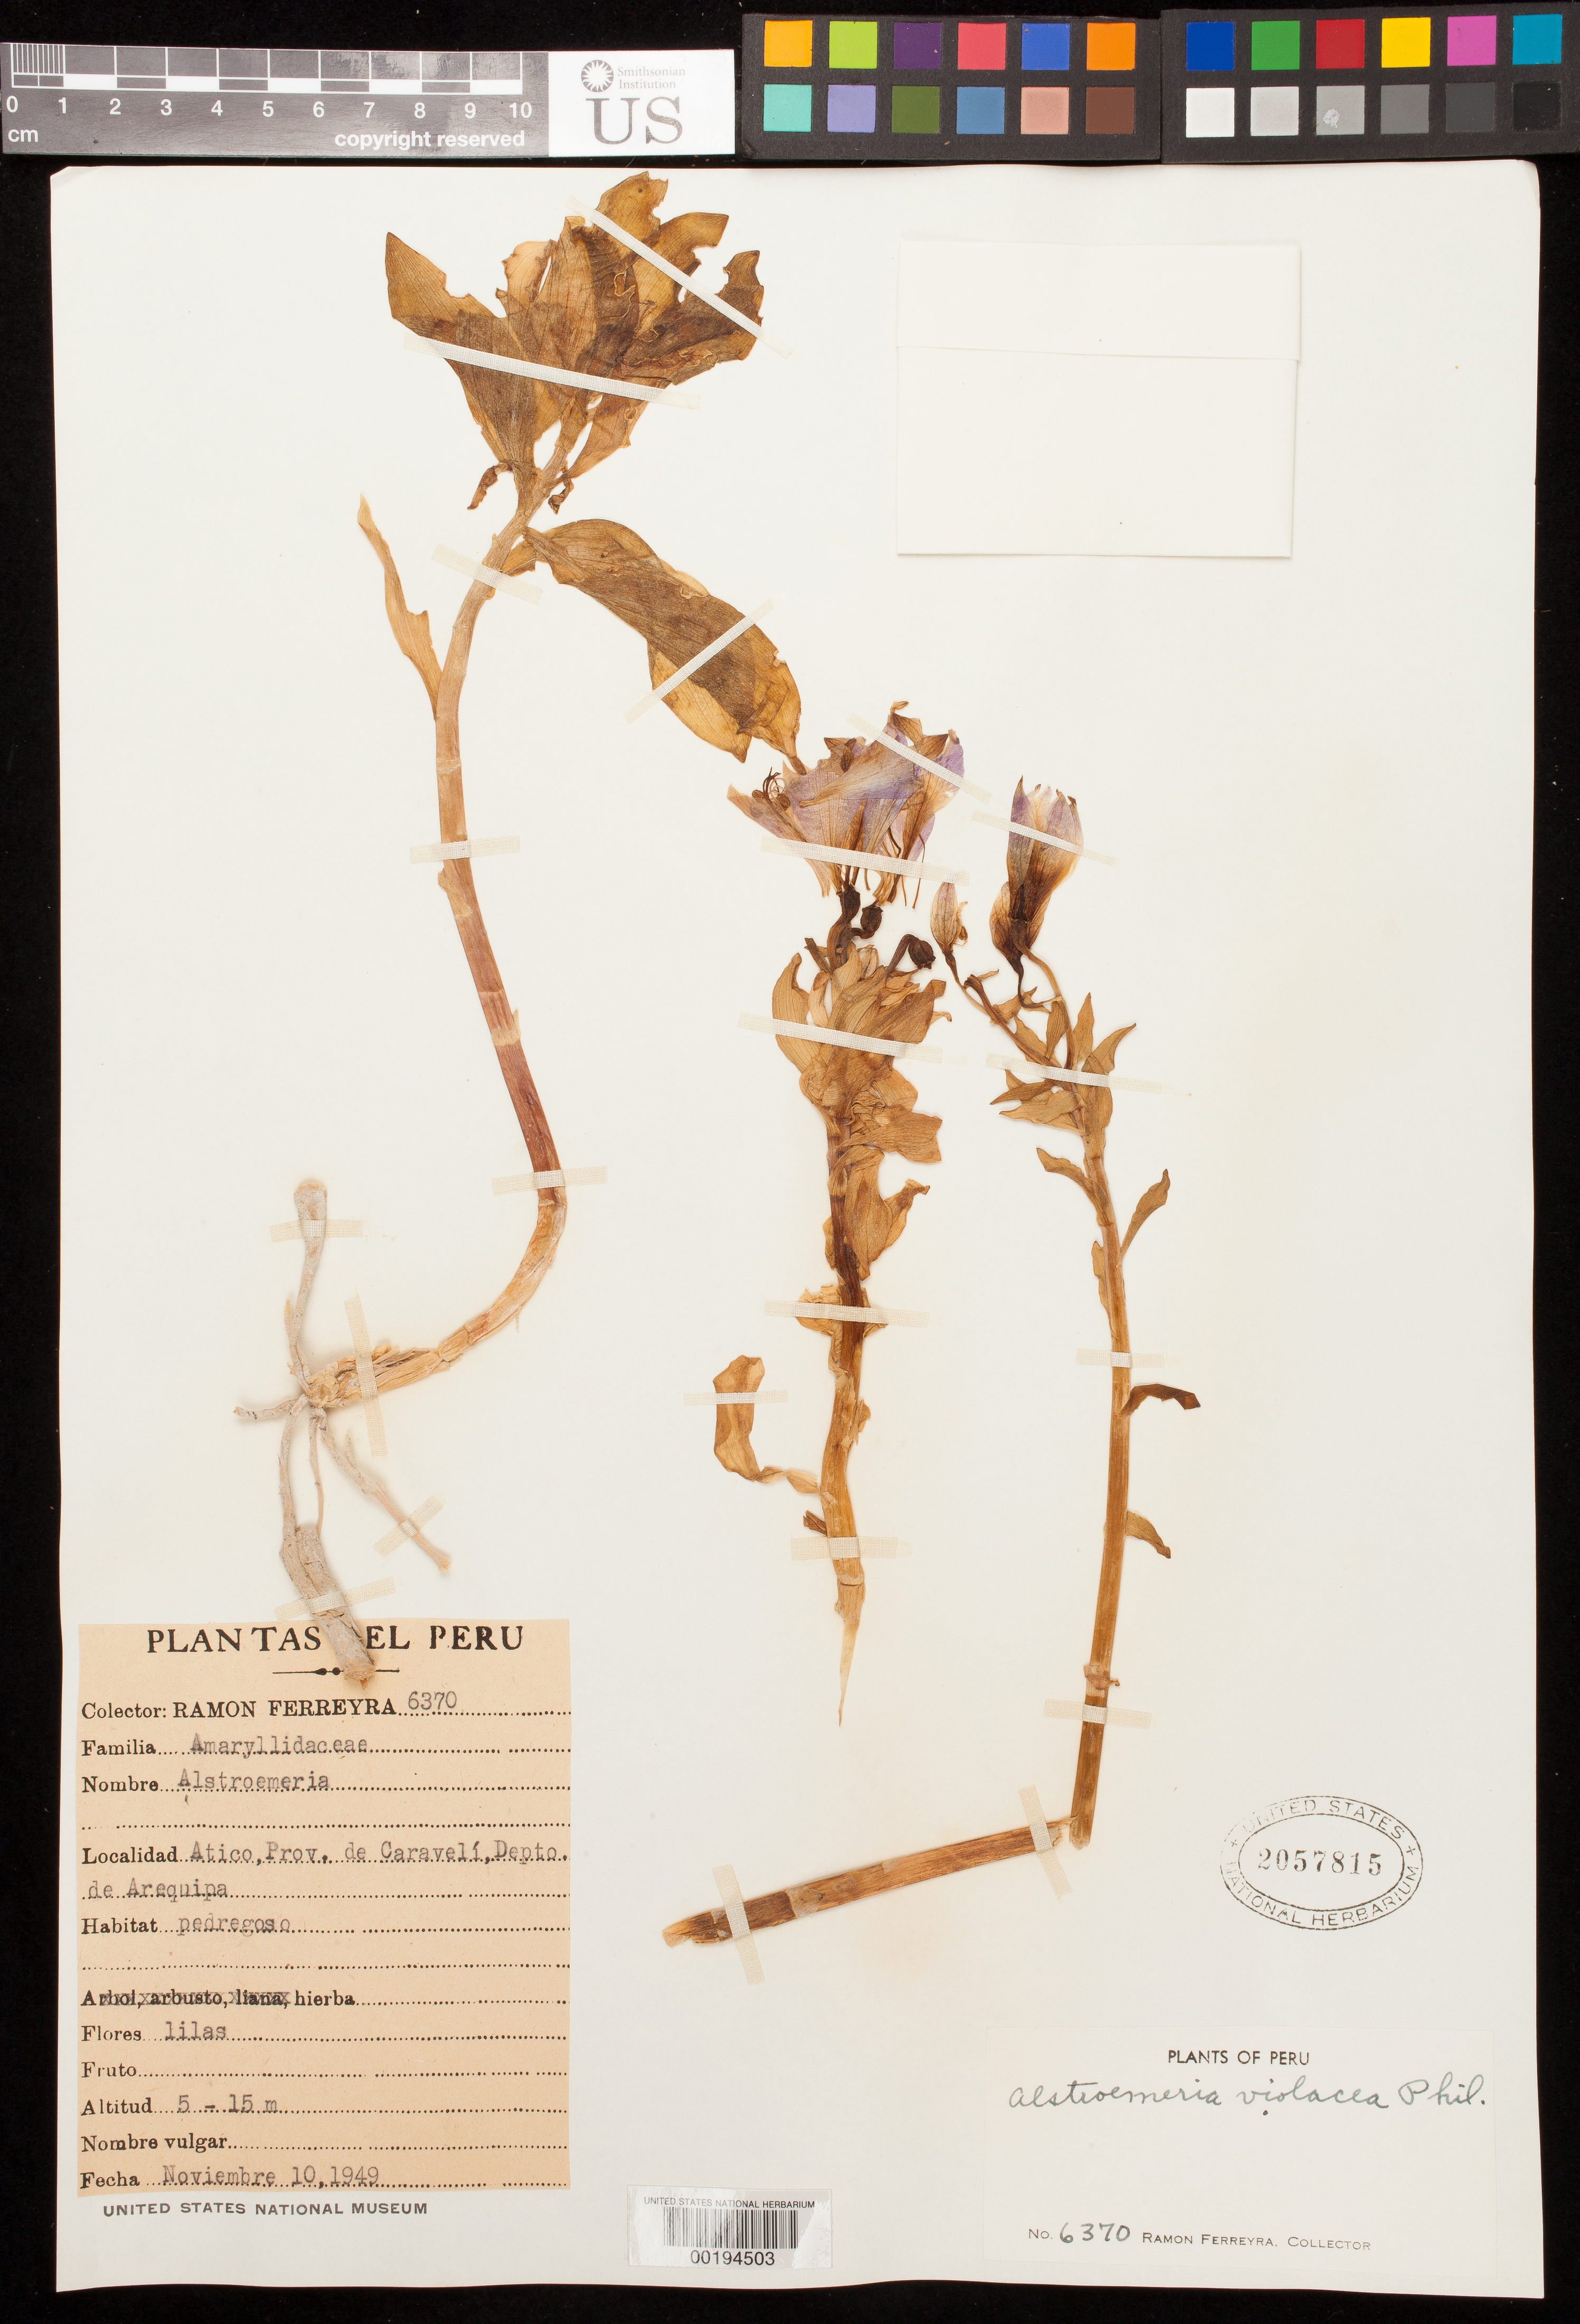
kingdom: Plantae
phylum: Tracheophyta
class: Liliopsida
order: Liliales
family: Alstroemeriaceae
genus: Alstroemeria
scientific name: Alstroemeria violacea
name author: Phil.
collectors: R. A. Ferreyra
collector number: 6370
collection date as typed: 10 Nov 1949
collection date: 1949-11-10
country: Peru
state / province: Arequipa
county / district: Caravelí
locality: Atico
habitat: Rocky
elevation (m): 5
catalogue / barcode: US 2057815